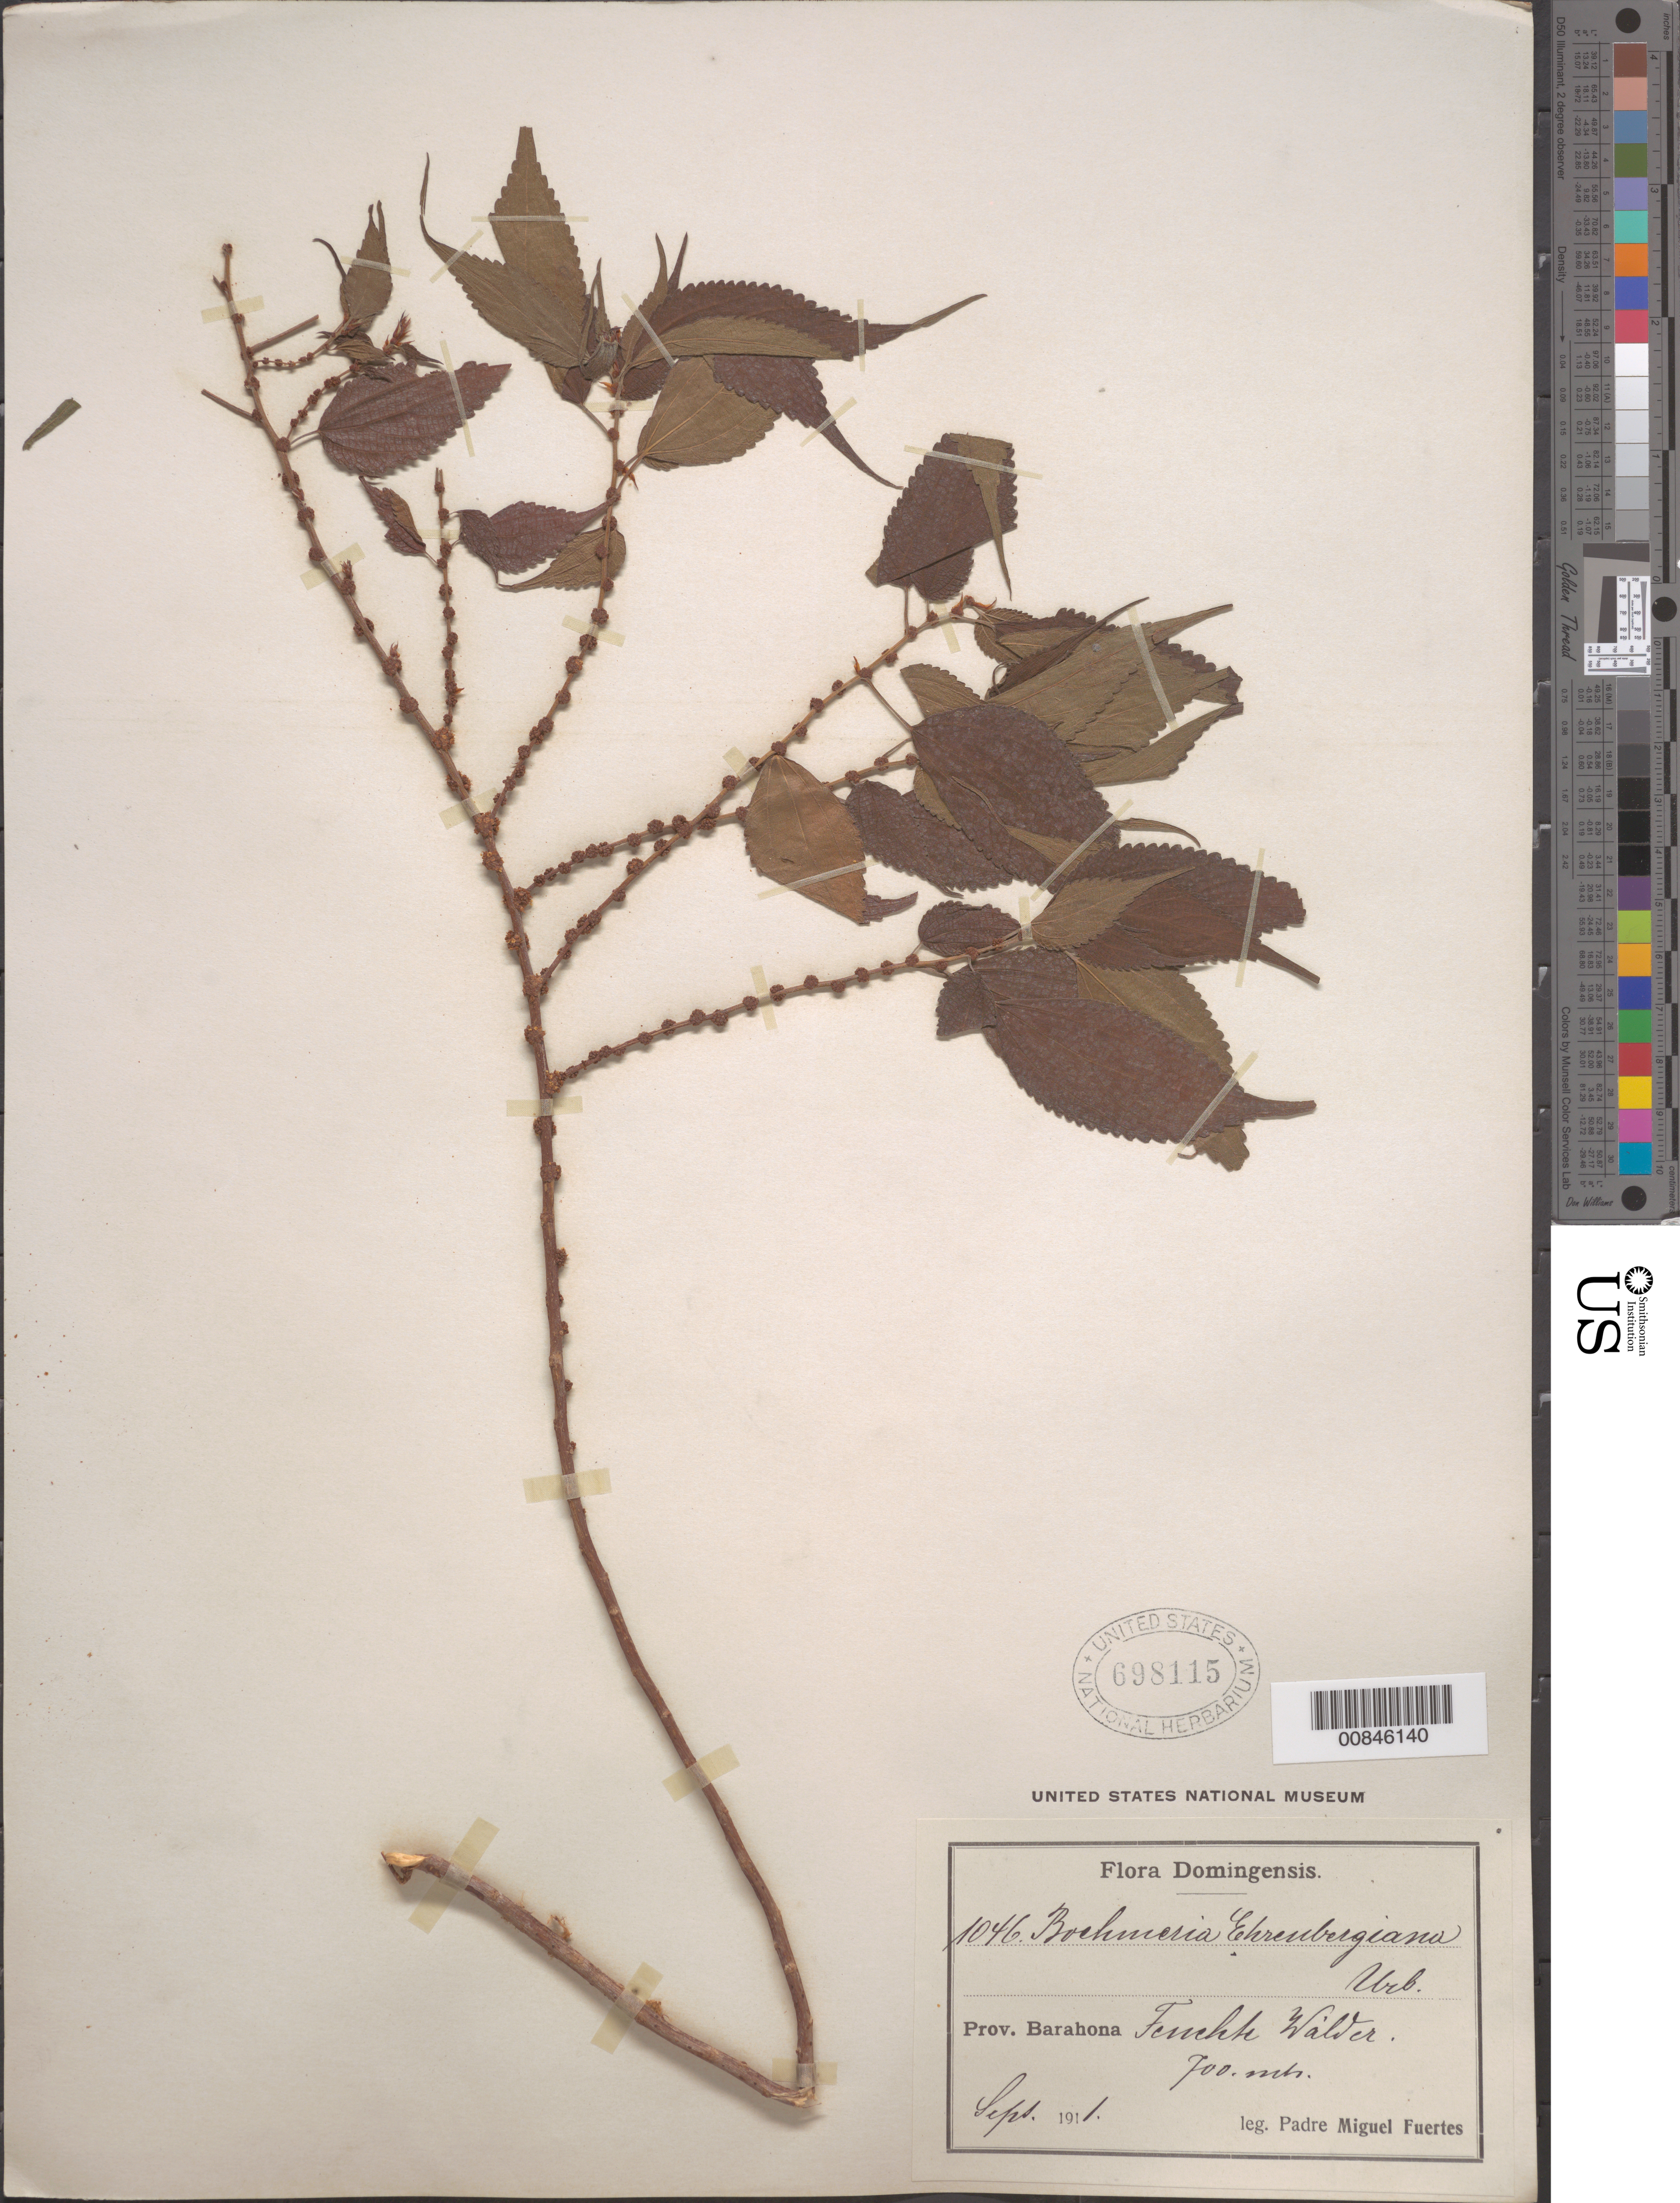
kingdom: Plantae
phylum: Tracheophyta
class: Magnoliopsida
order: Rosales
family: Urticaceae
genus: Boehmeria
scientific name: Boehmeria ehrenbergiana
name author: Urb.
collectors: M. D. Fuertes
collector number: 1046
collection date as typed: Sep 1911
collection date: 1911-09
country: Dominican Republic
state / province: Barahona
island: Hispaniola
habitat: Feuchte Wälder.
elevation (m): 700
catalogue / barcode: US 698115